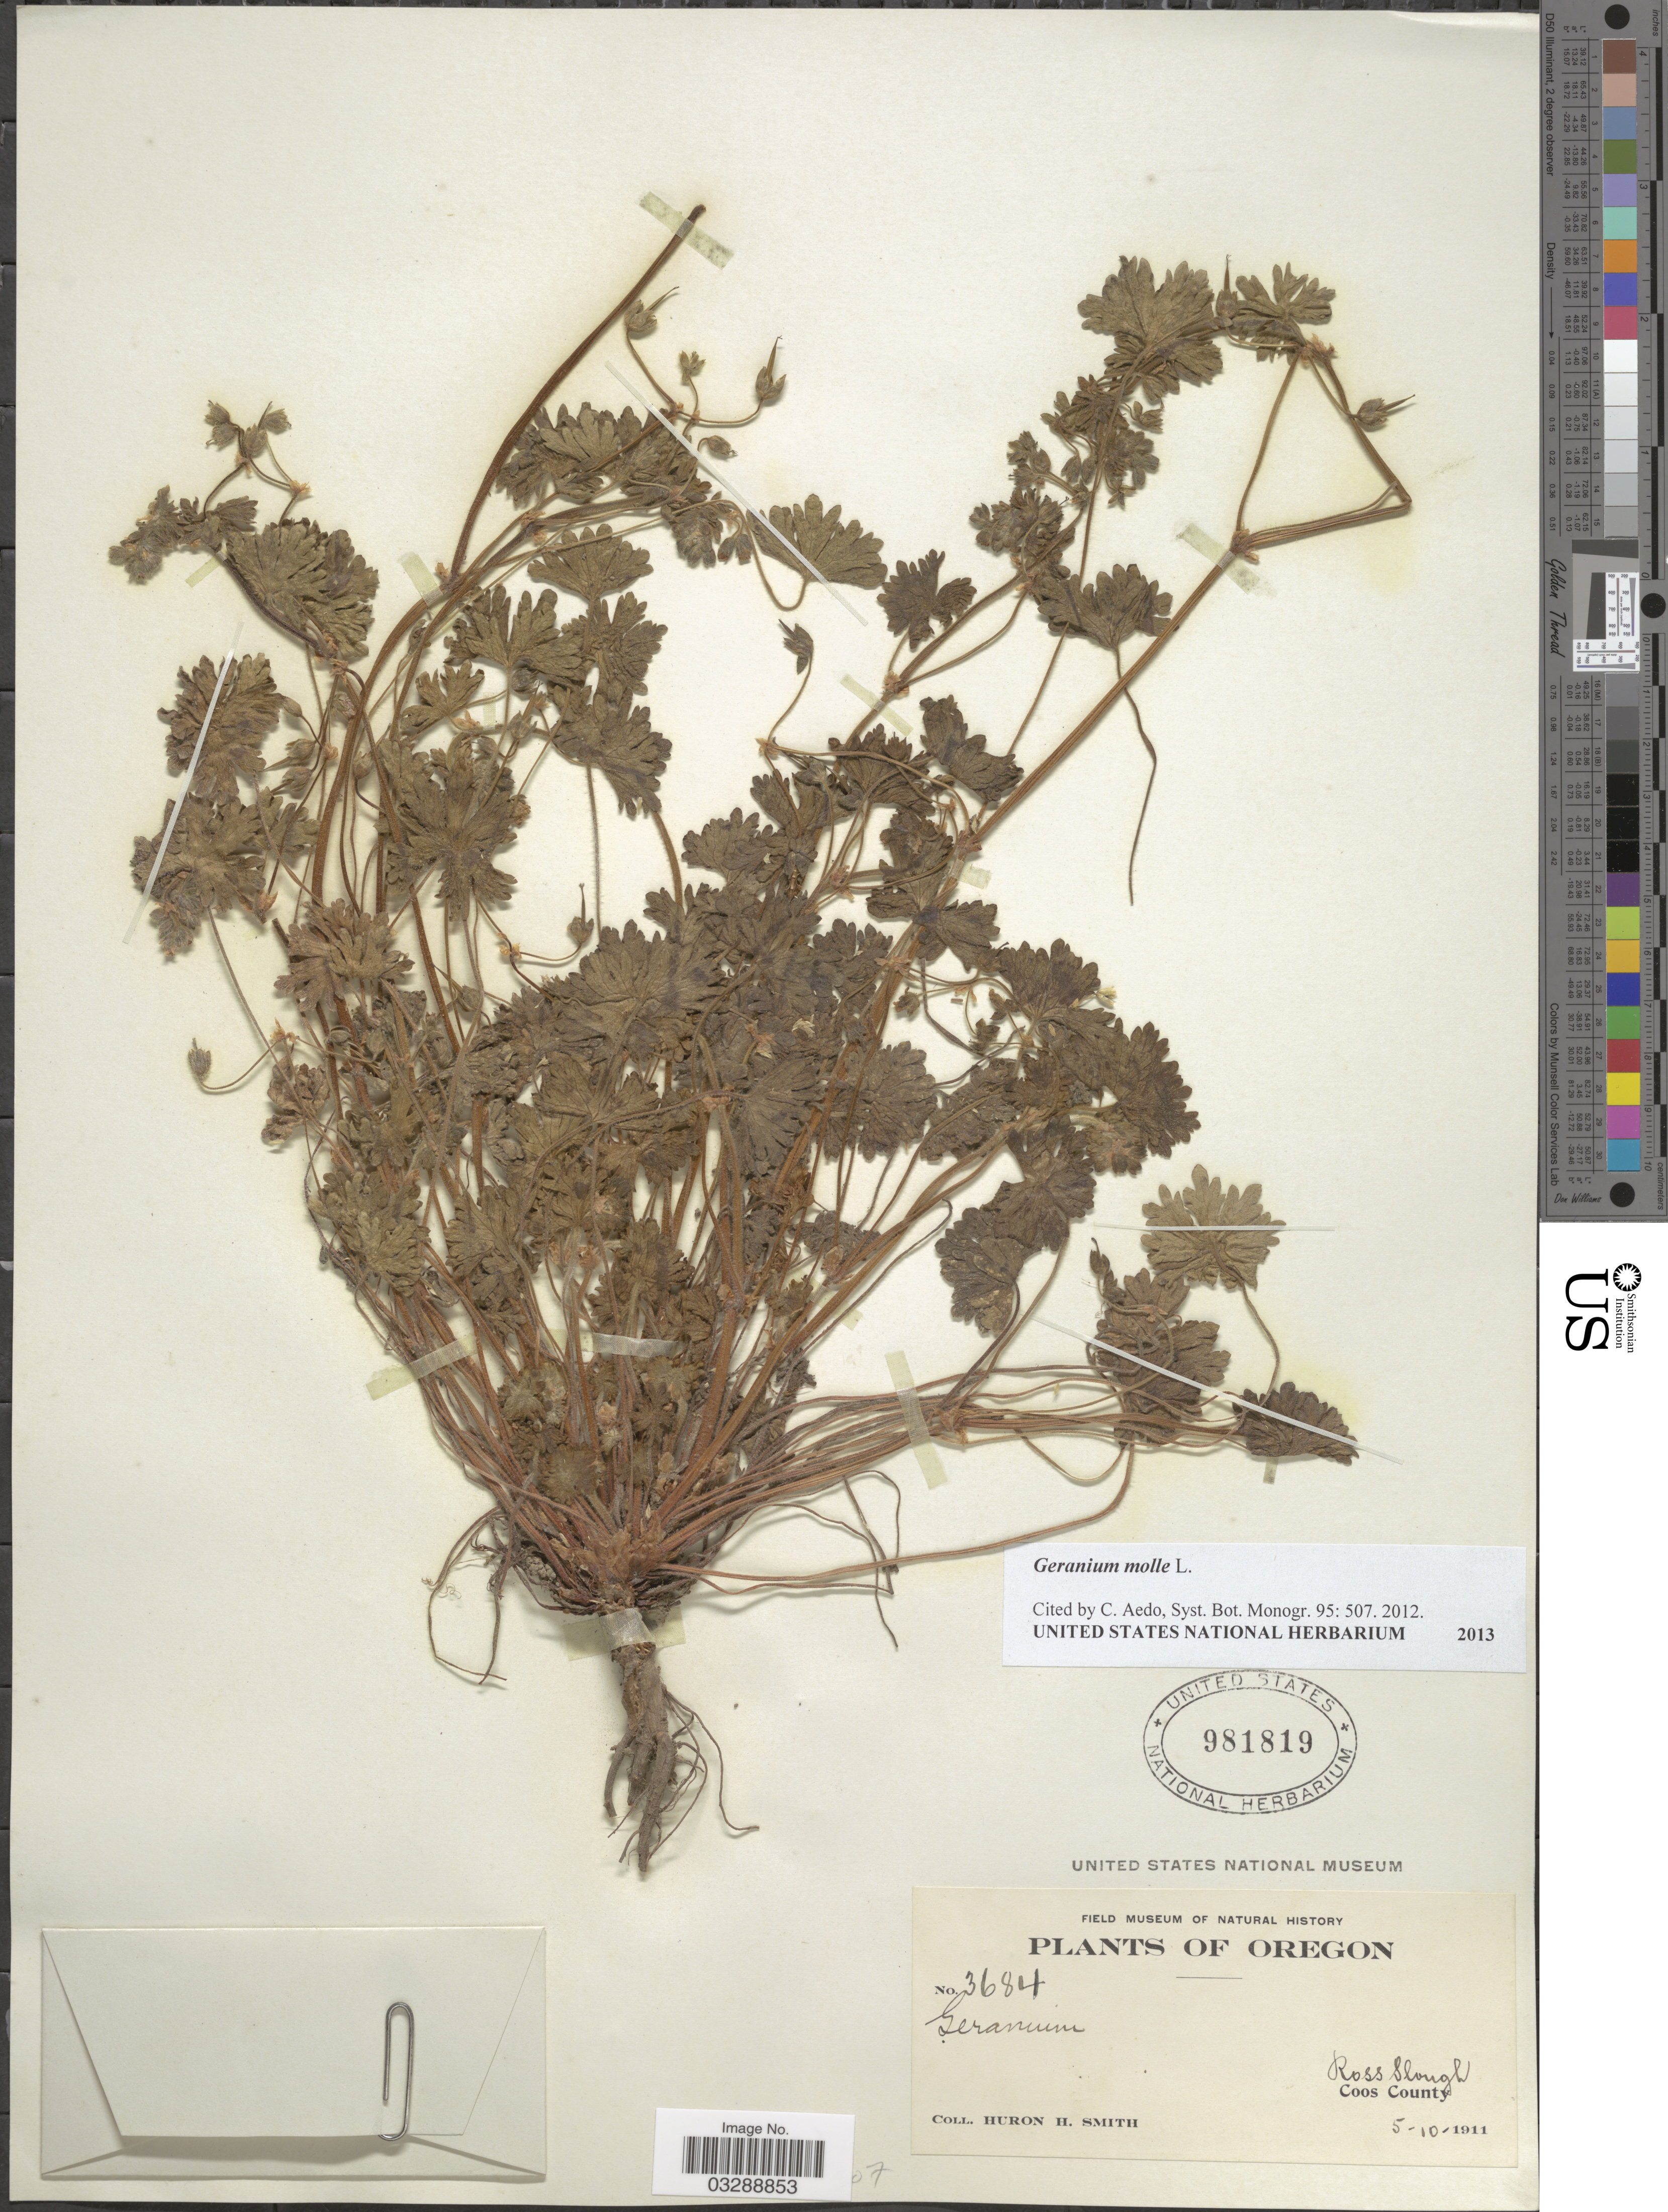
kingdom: Plantae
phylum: Tracheophyta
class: Magnoliopsida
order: Geraniales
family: Geraniaceae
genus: Geranium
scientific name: Geranium molle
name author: L.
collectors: Huron H. Smith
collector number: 3684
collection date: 1911-05-10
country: United States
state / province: Oregon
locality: Ross Slough. Coos County.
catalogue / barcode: US 981819